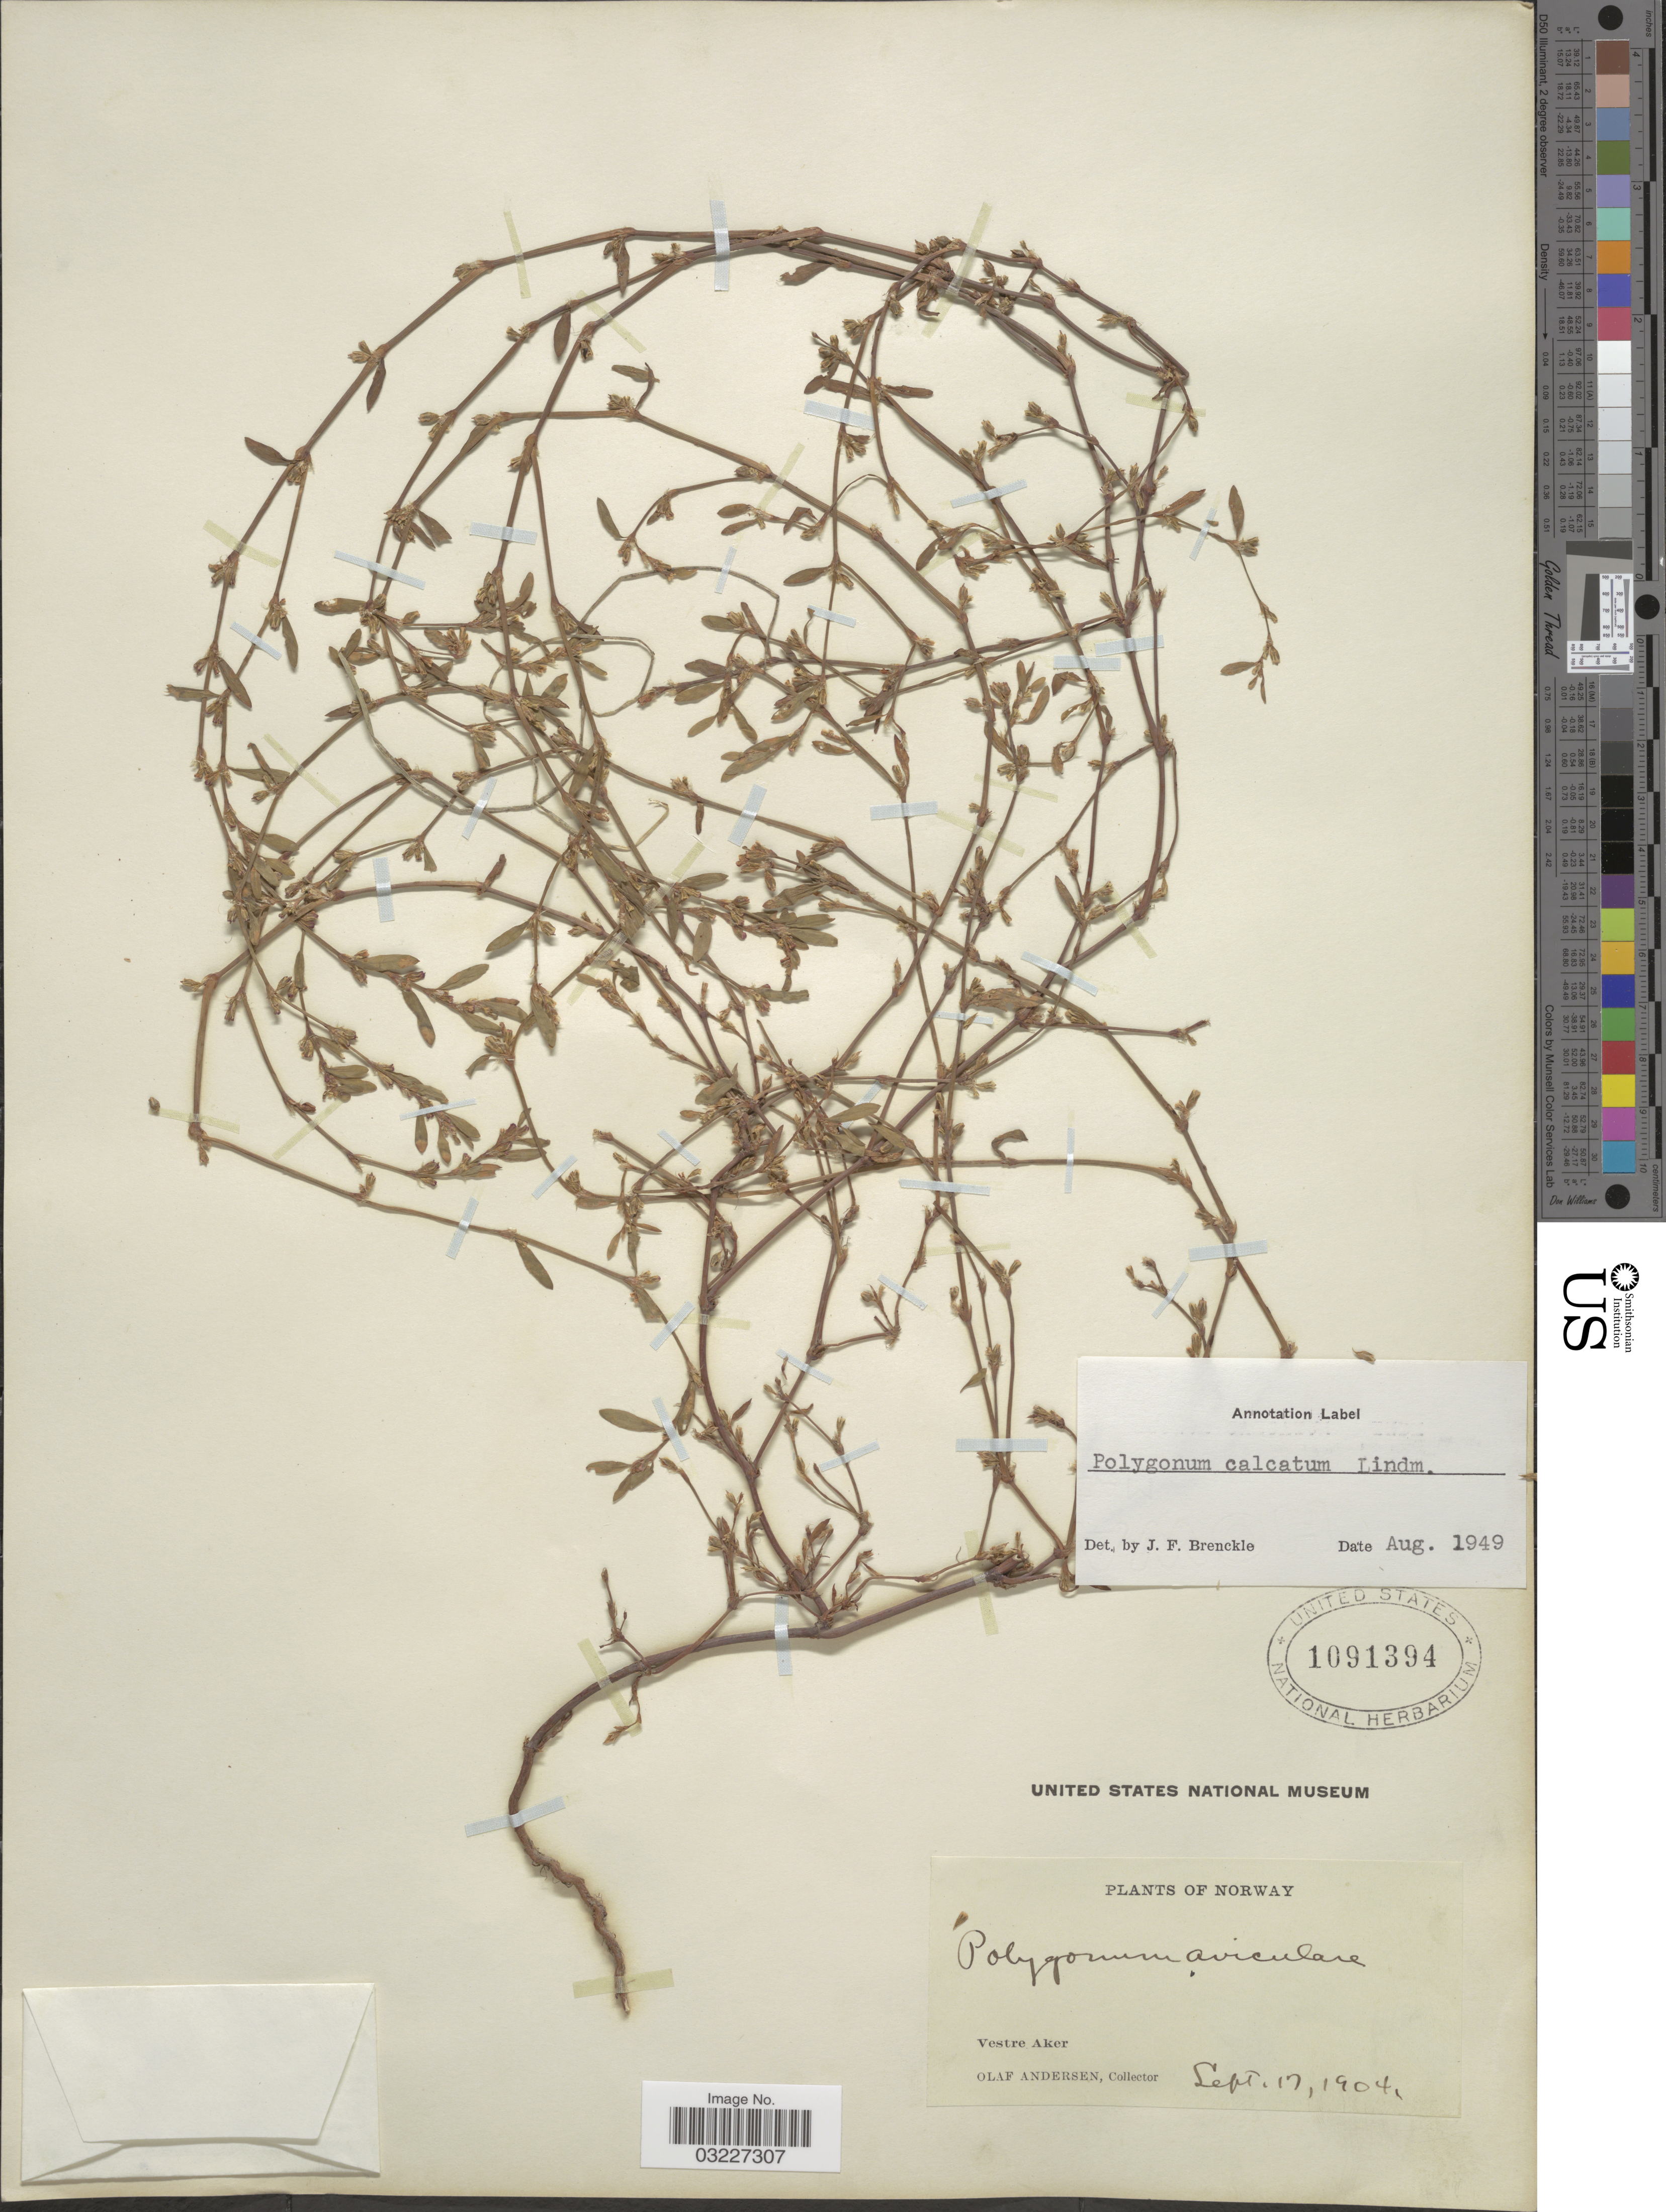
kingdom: Plantae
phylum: Tracheophyta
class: Magnoliopsida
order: Caryophyllales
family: Polygonaceae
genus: Polygonum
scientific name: Polygonum calcatum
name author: Lindm.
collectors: O. Andersen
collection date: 1904-09-17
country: Norway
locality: Vestre Aker.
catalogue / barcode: US 1091394